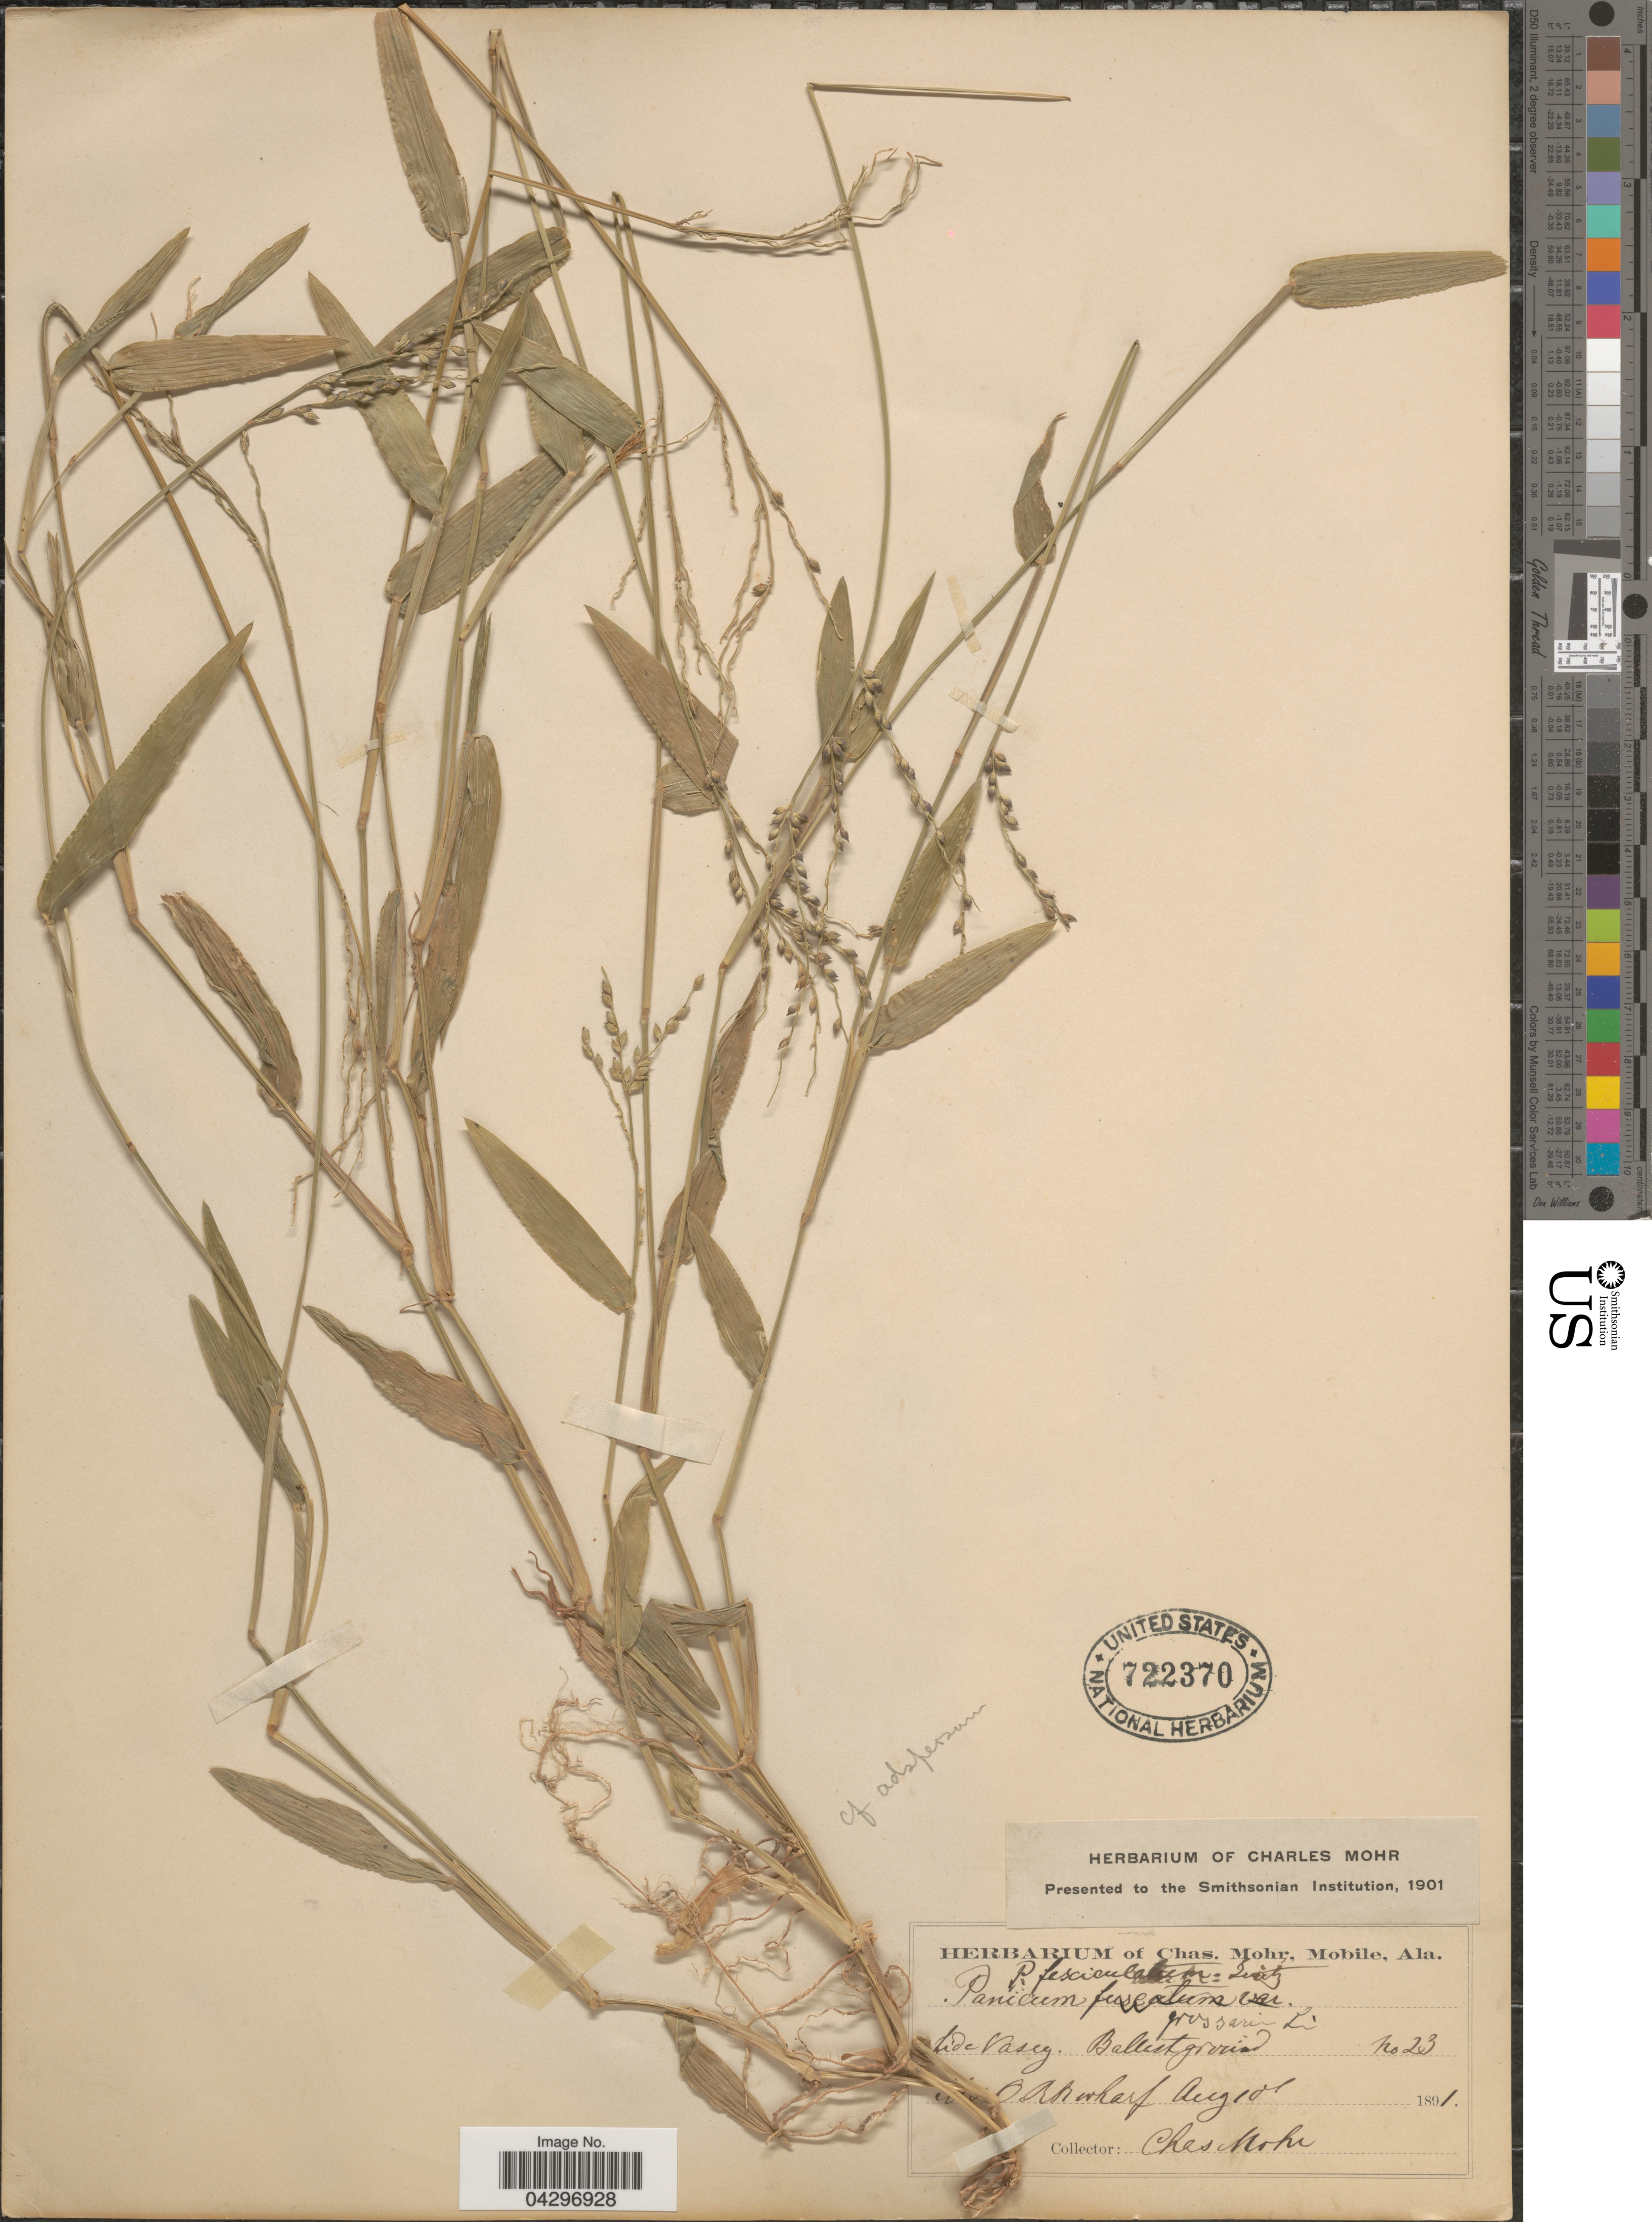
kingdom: Plantae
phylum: Tracheophyta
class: Liliopsida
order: Poales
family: Poaceae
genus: Urochloa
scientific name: Urochloa adspersa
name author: (Trin.) R.D. Webster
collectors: Mohr, C. T. (herbarium)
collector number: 23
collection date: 1891-08-10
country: United States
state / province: Alabama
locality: M+O RR wharf.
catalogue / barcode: US 722370